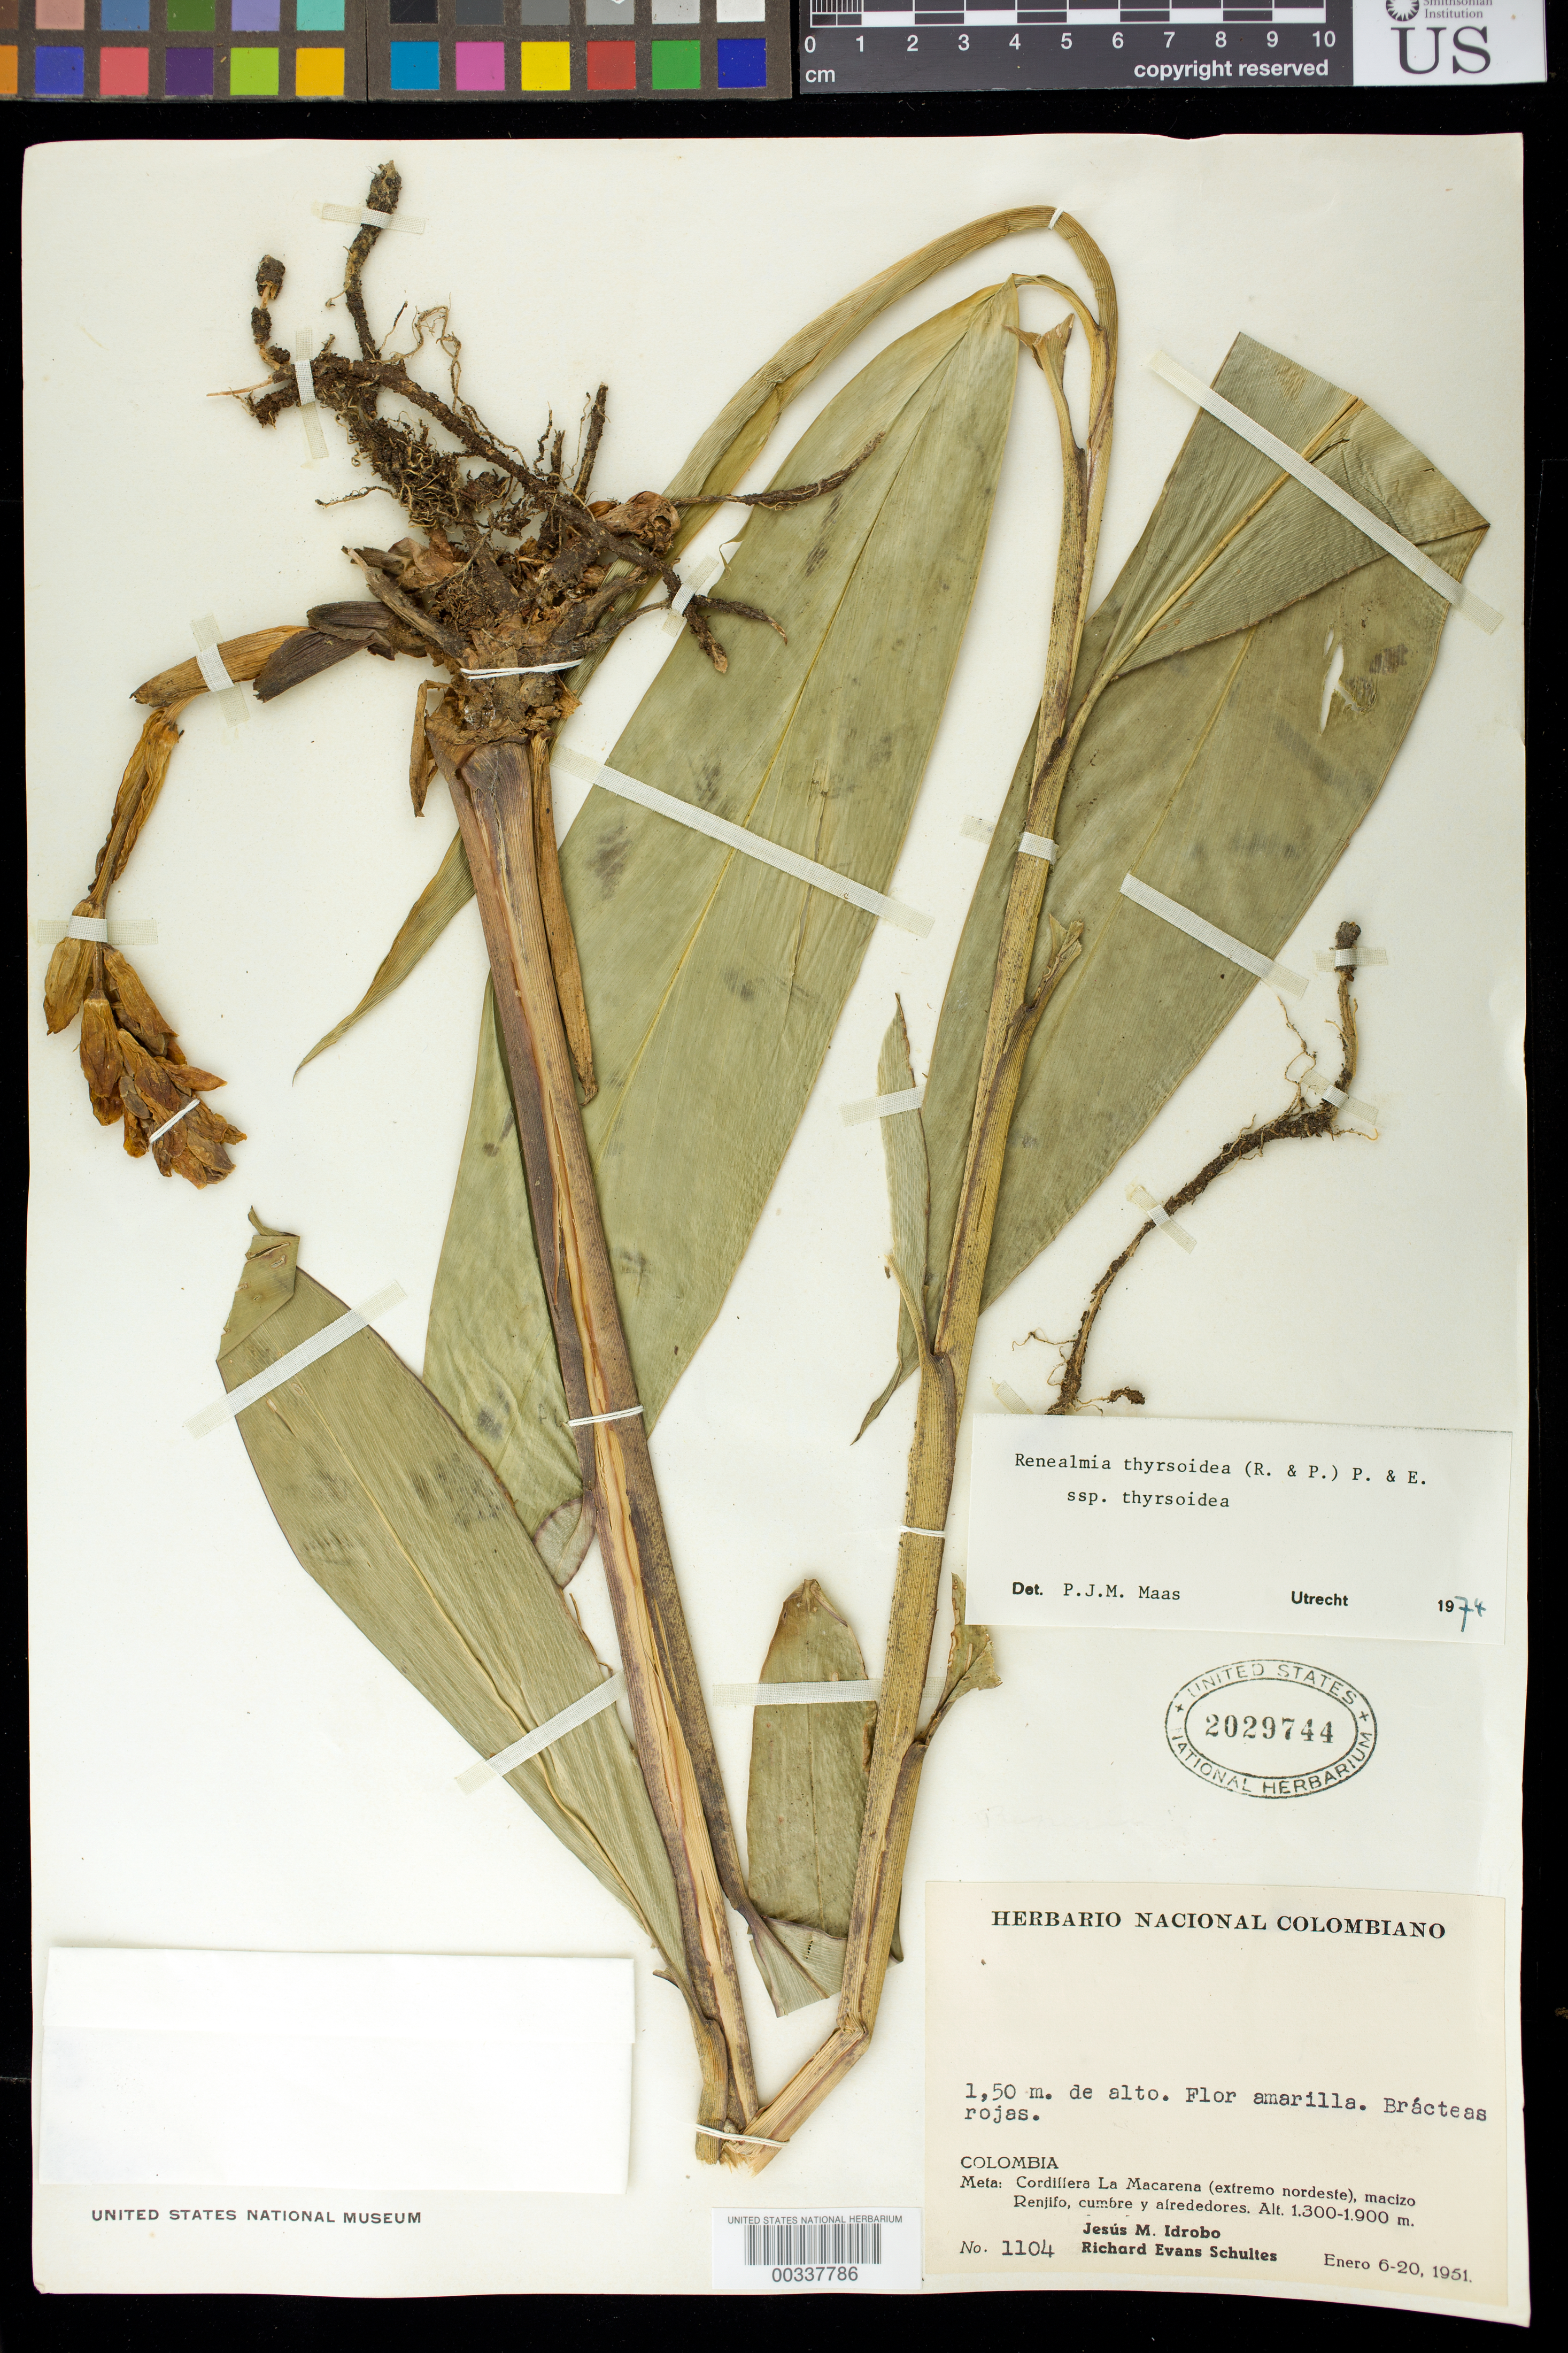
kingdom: Plantae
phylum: Tracheophyta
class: Liliopsida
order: Zingiberales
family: Zingiberaceae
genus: Renealmia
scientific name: Renealmia thyrsoidea subsp. thyrsoidea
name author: (Ruiz & Pav.) Poepp. & Endl.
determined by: Maas, Paul J. M.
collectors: J. M. Idrobo & R. E. Schultes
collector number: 1104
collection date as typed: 06 Jan 1951 to 20 Jan 1951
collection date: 1951-01-06/1951-01-20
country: Colombia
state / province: Meta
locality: Cordillera la Macarena, Macizo Renjifo, Cumbe y Alrededores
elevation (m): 1300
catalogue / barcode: US 2029744